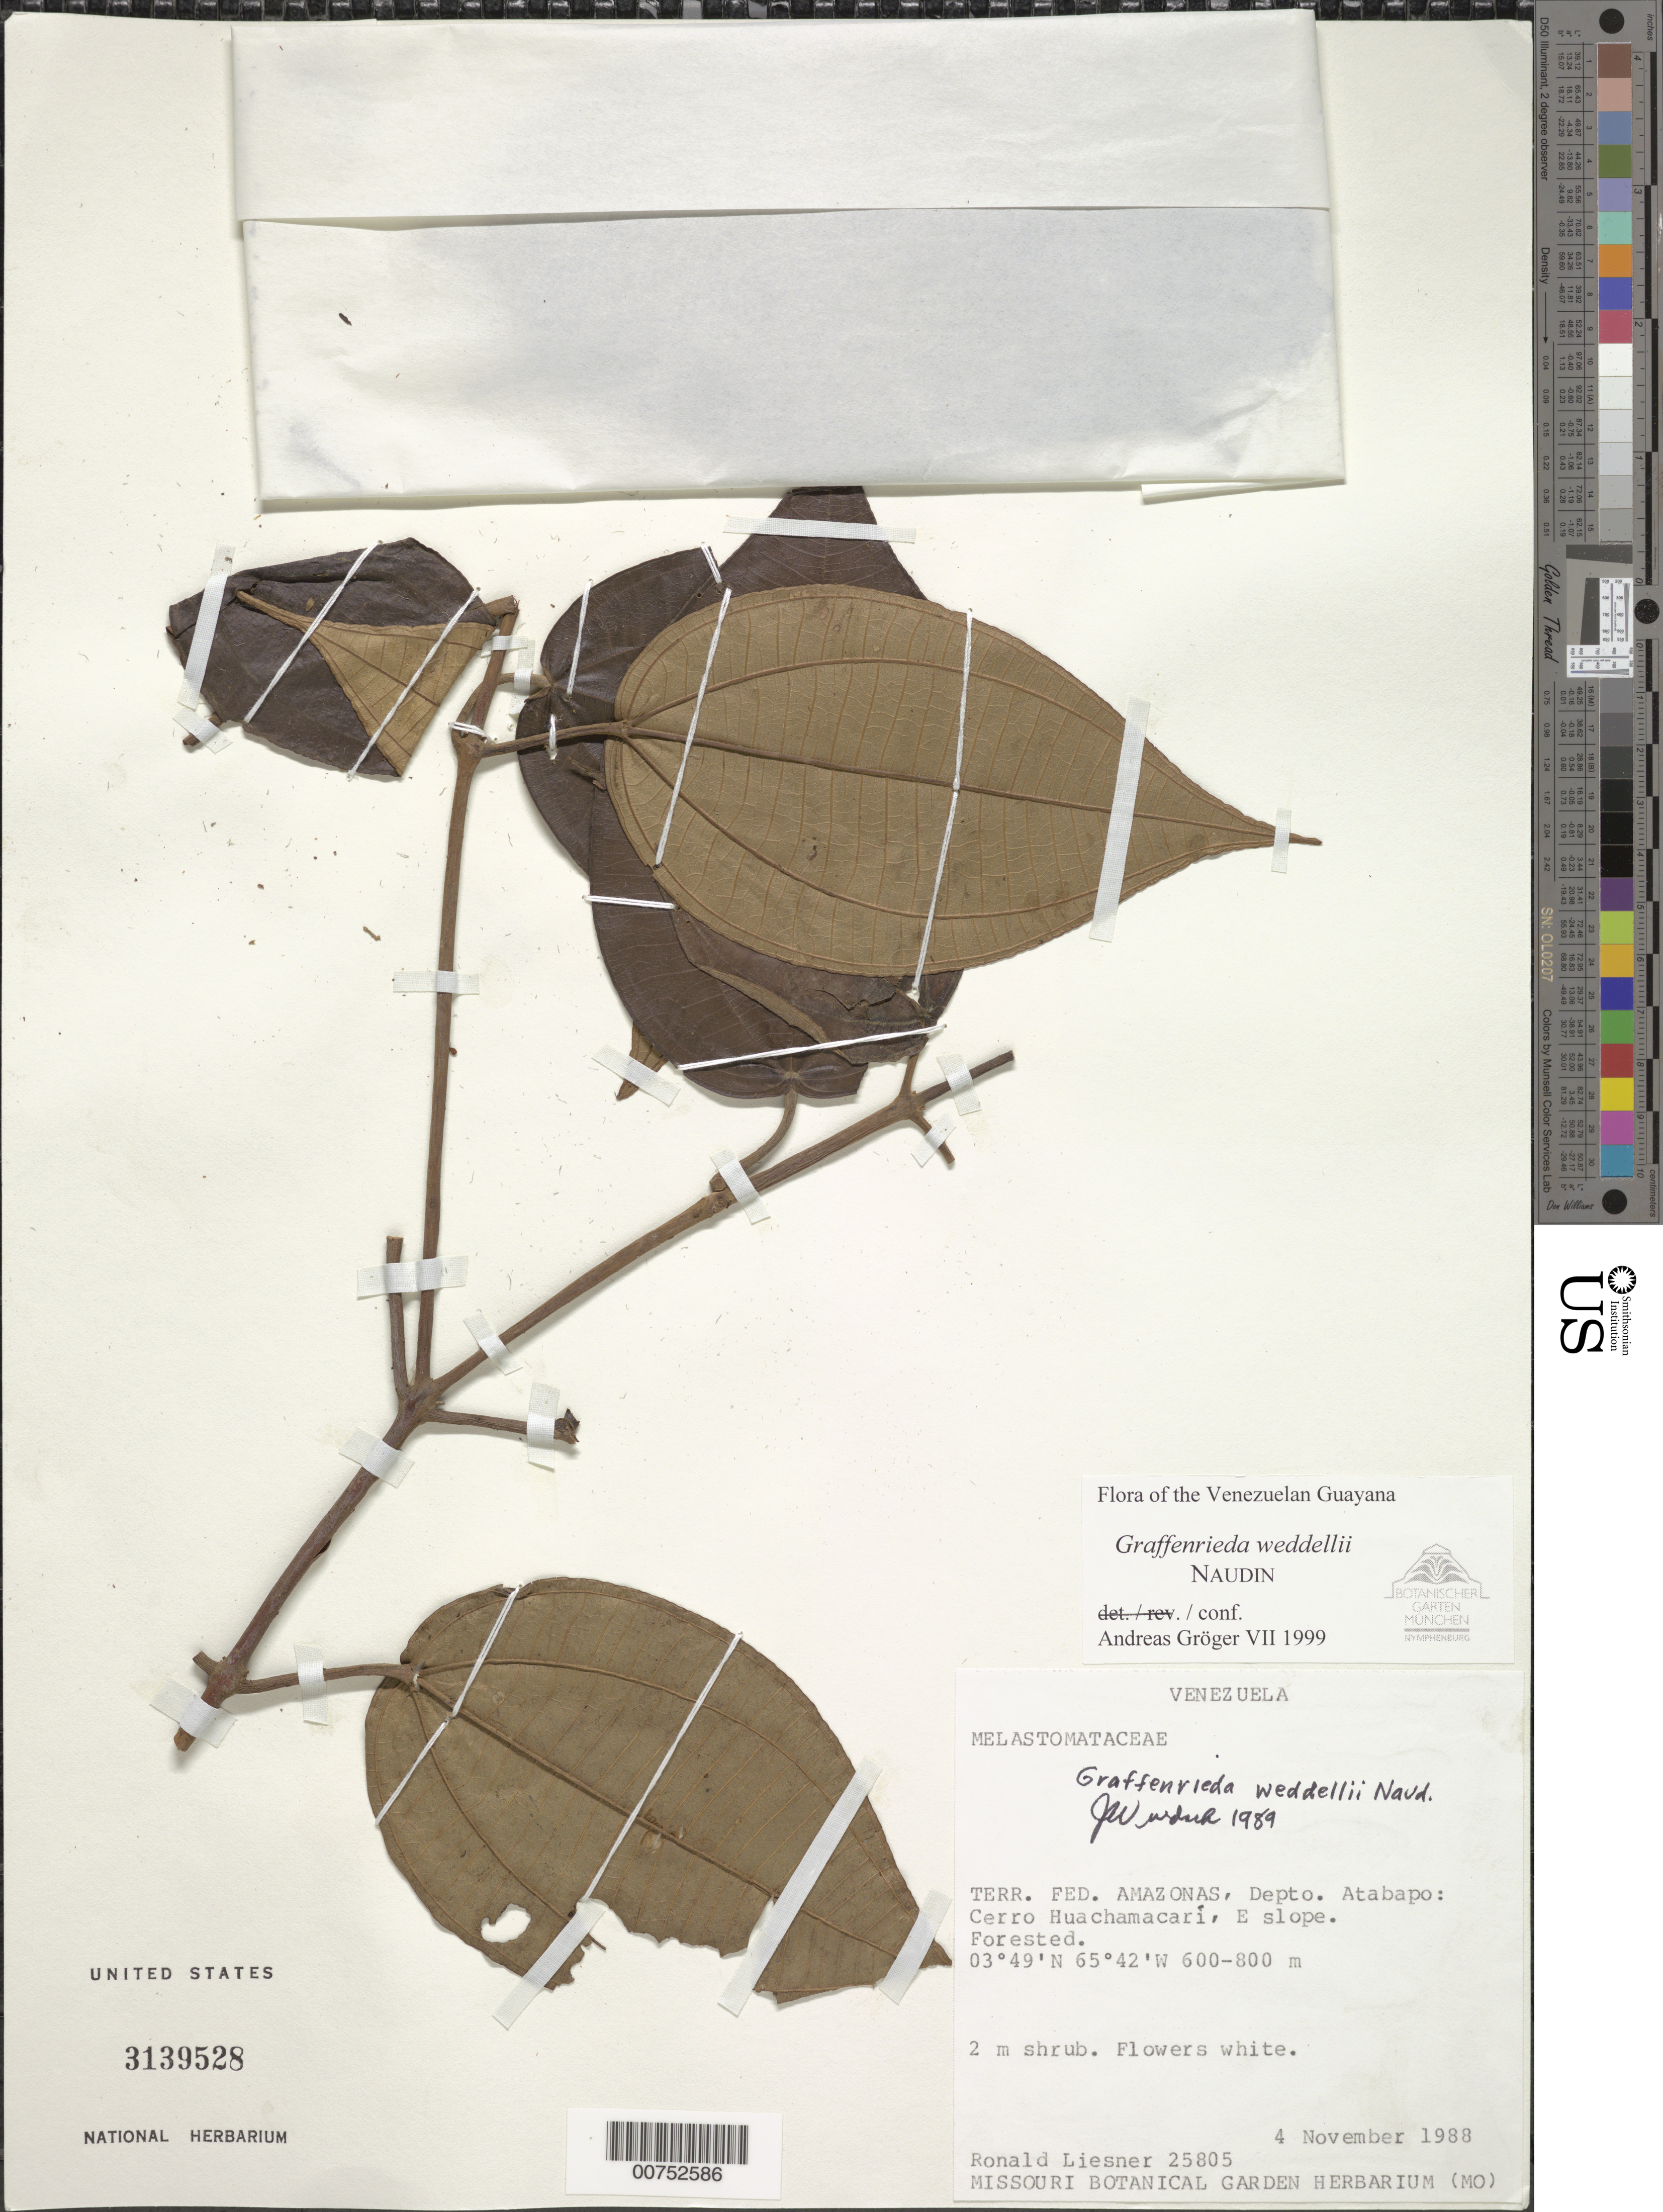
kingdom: Plantae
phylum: Tracheophyta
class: Magnoliopsida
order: Myrtales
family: Melastomataceae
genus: Graffenrieda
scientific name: Graffenrieda weddellii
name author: Naudin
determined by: Gröger, A.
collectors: R. L. Liesner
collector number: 25805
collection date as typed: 4-Nov-88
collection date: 1988-11-04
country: Venezuela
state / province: Amazonas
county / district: Atabapo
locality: Cerro Huachamacari, E slope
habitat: Forest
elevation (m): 600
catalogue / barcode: US 3139528